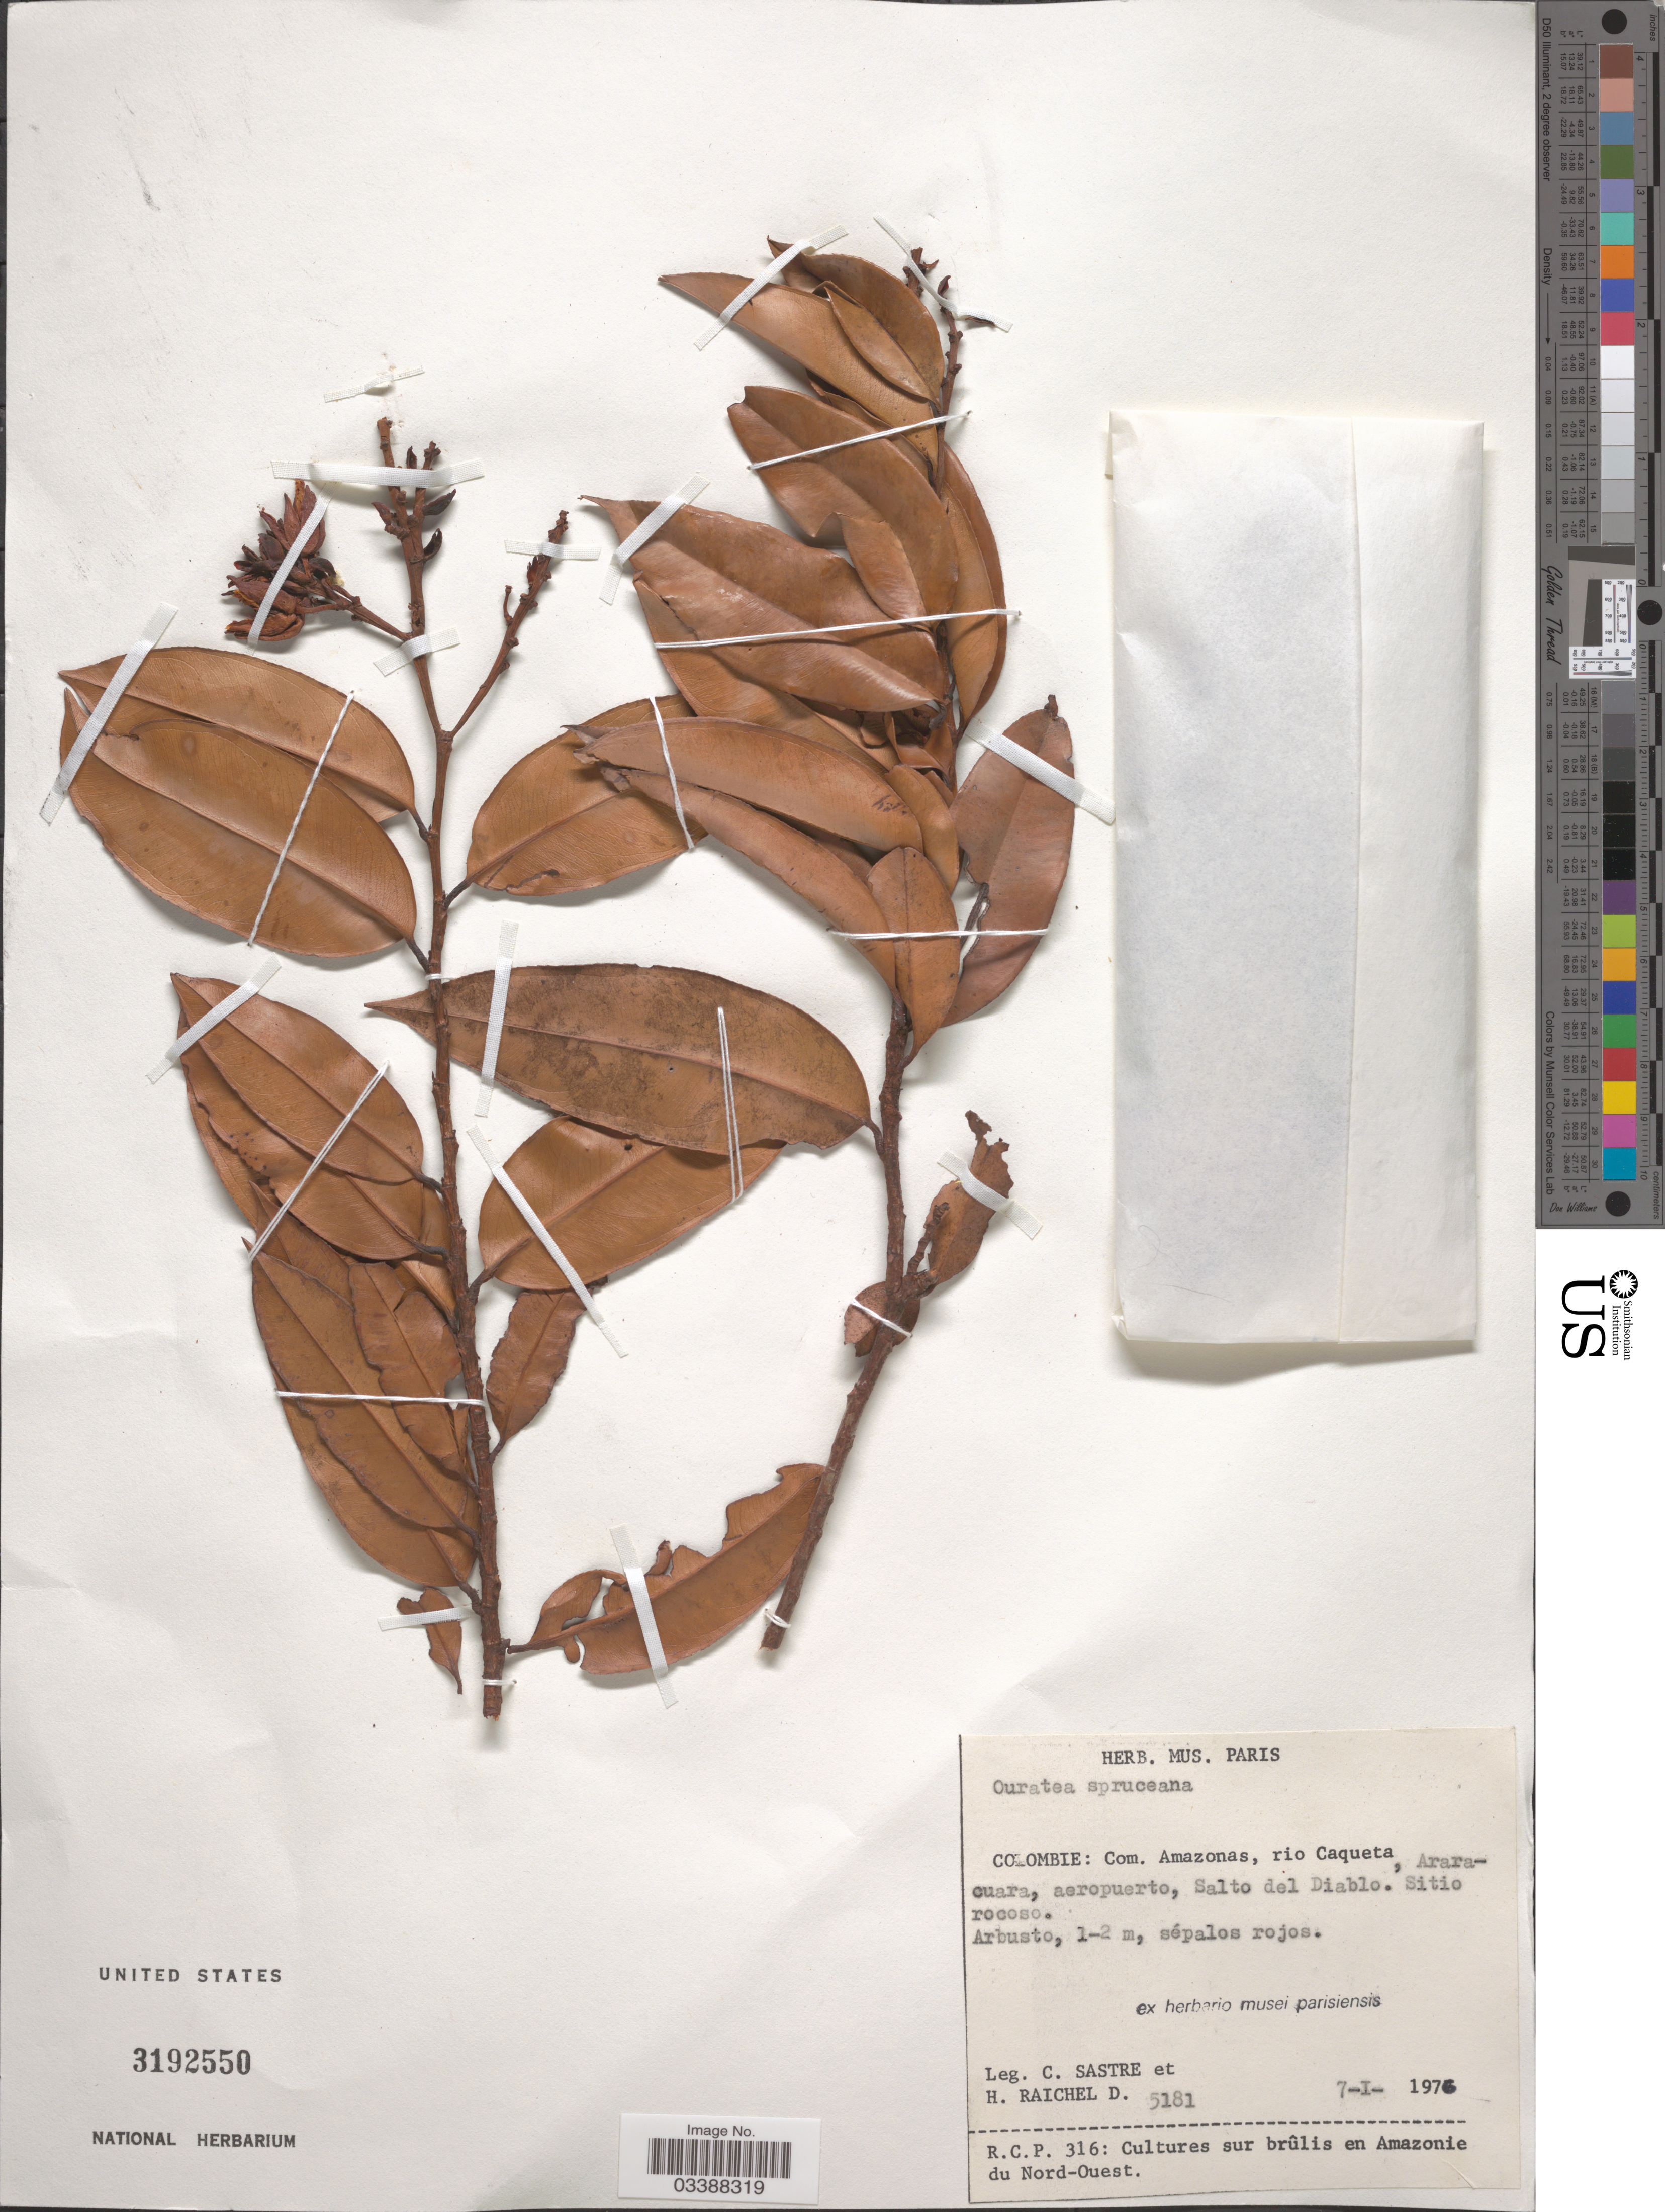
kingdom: Plantae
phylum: Tracheophyta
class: Magnoliopsida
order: Malpighiales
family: Ochnaceae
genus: Ouratea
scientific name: Ouratea spruceana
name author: Engl.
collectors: C. Sastre & H. Raichel D.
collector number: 5181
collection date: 1976-01-07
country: Colombia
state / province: Amazônas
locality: Com. Amazonas, rio Caqueta, Araracuara, aeropuerto, Salto del Diablo. Sitio rocoso.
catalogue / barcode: US 3192550